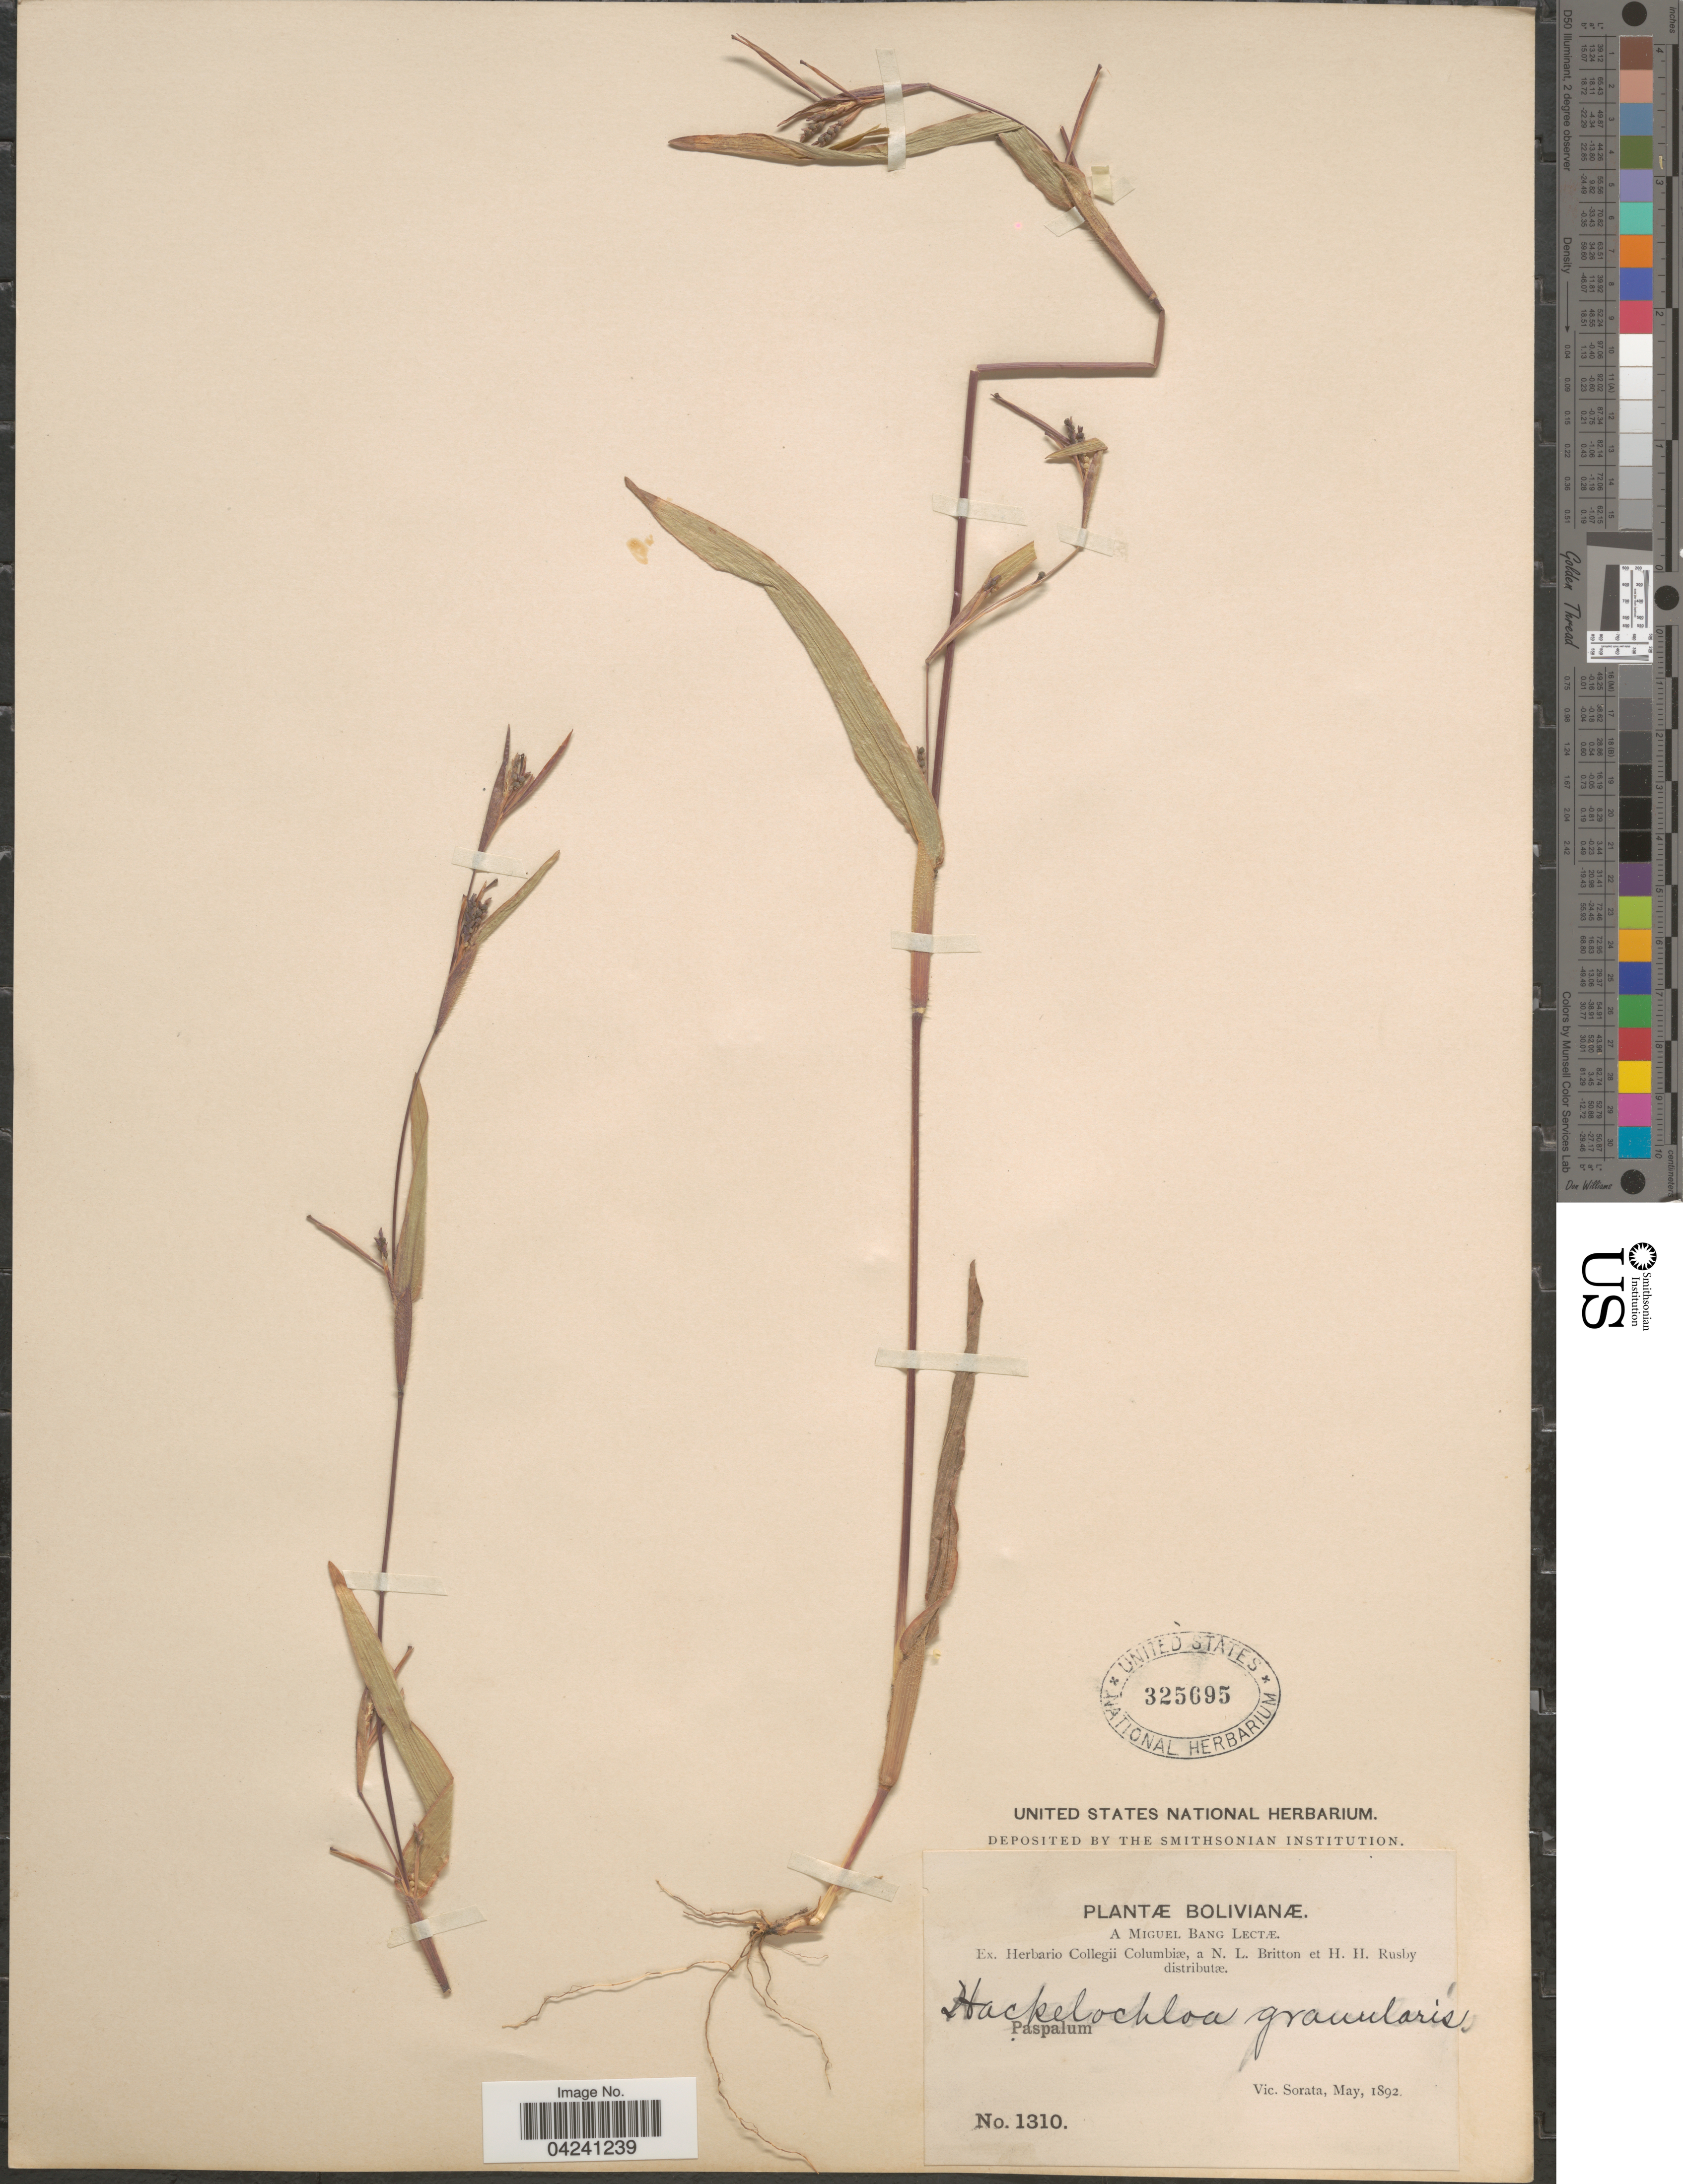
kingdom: Plantae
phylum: Tracheophyta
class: Liliopsida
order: Poales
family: Poaceae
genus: Hackelochloa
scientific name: Hackelochloa granularis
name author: (L.) Kuntze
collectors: M. Bang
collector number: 1310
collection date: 1892-05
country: Bolivia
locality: Vic. Sorata.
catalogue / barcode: US 325695